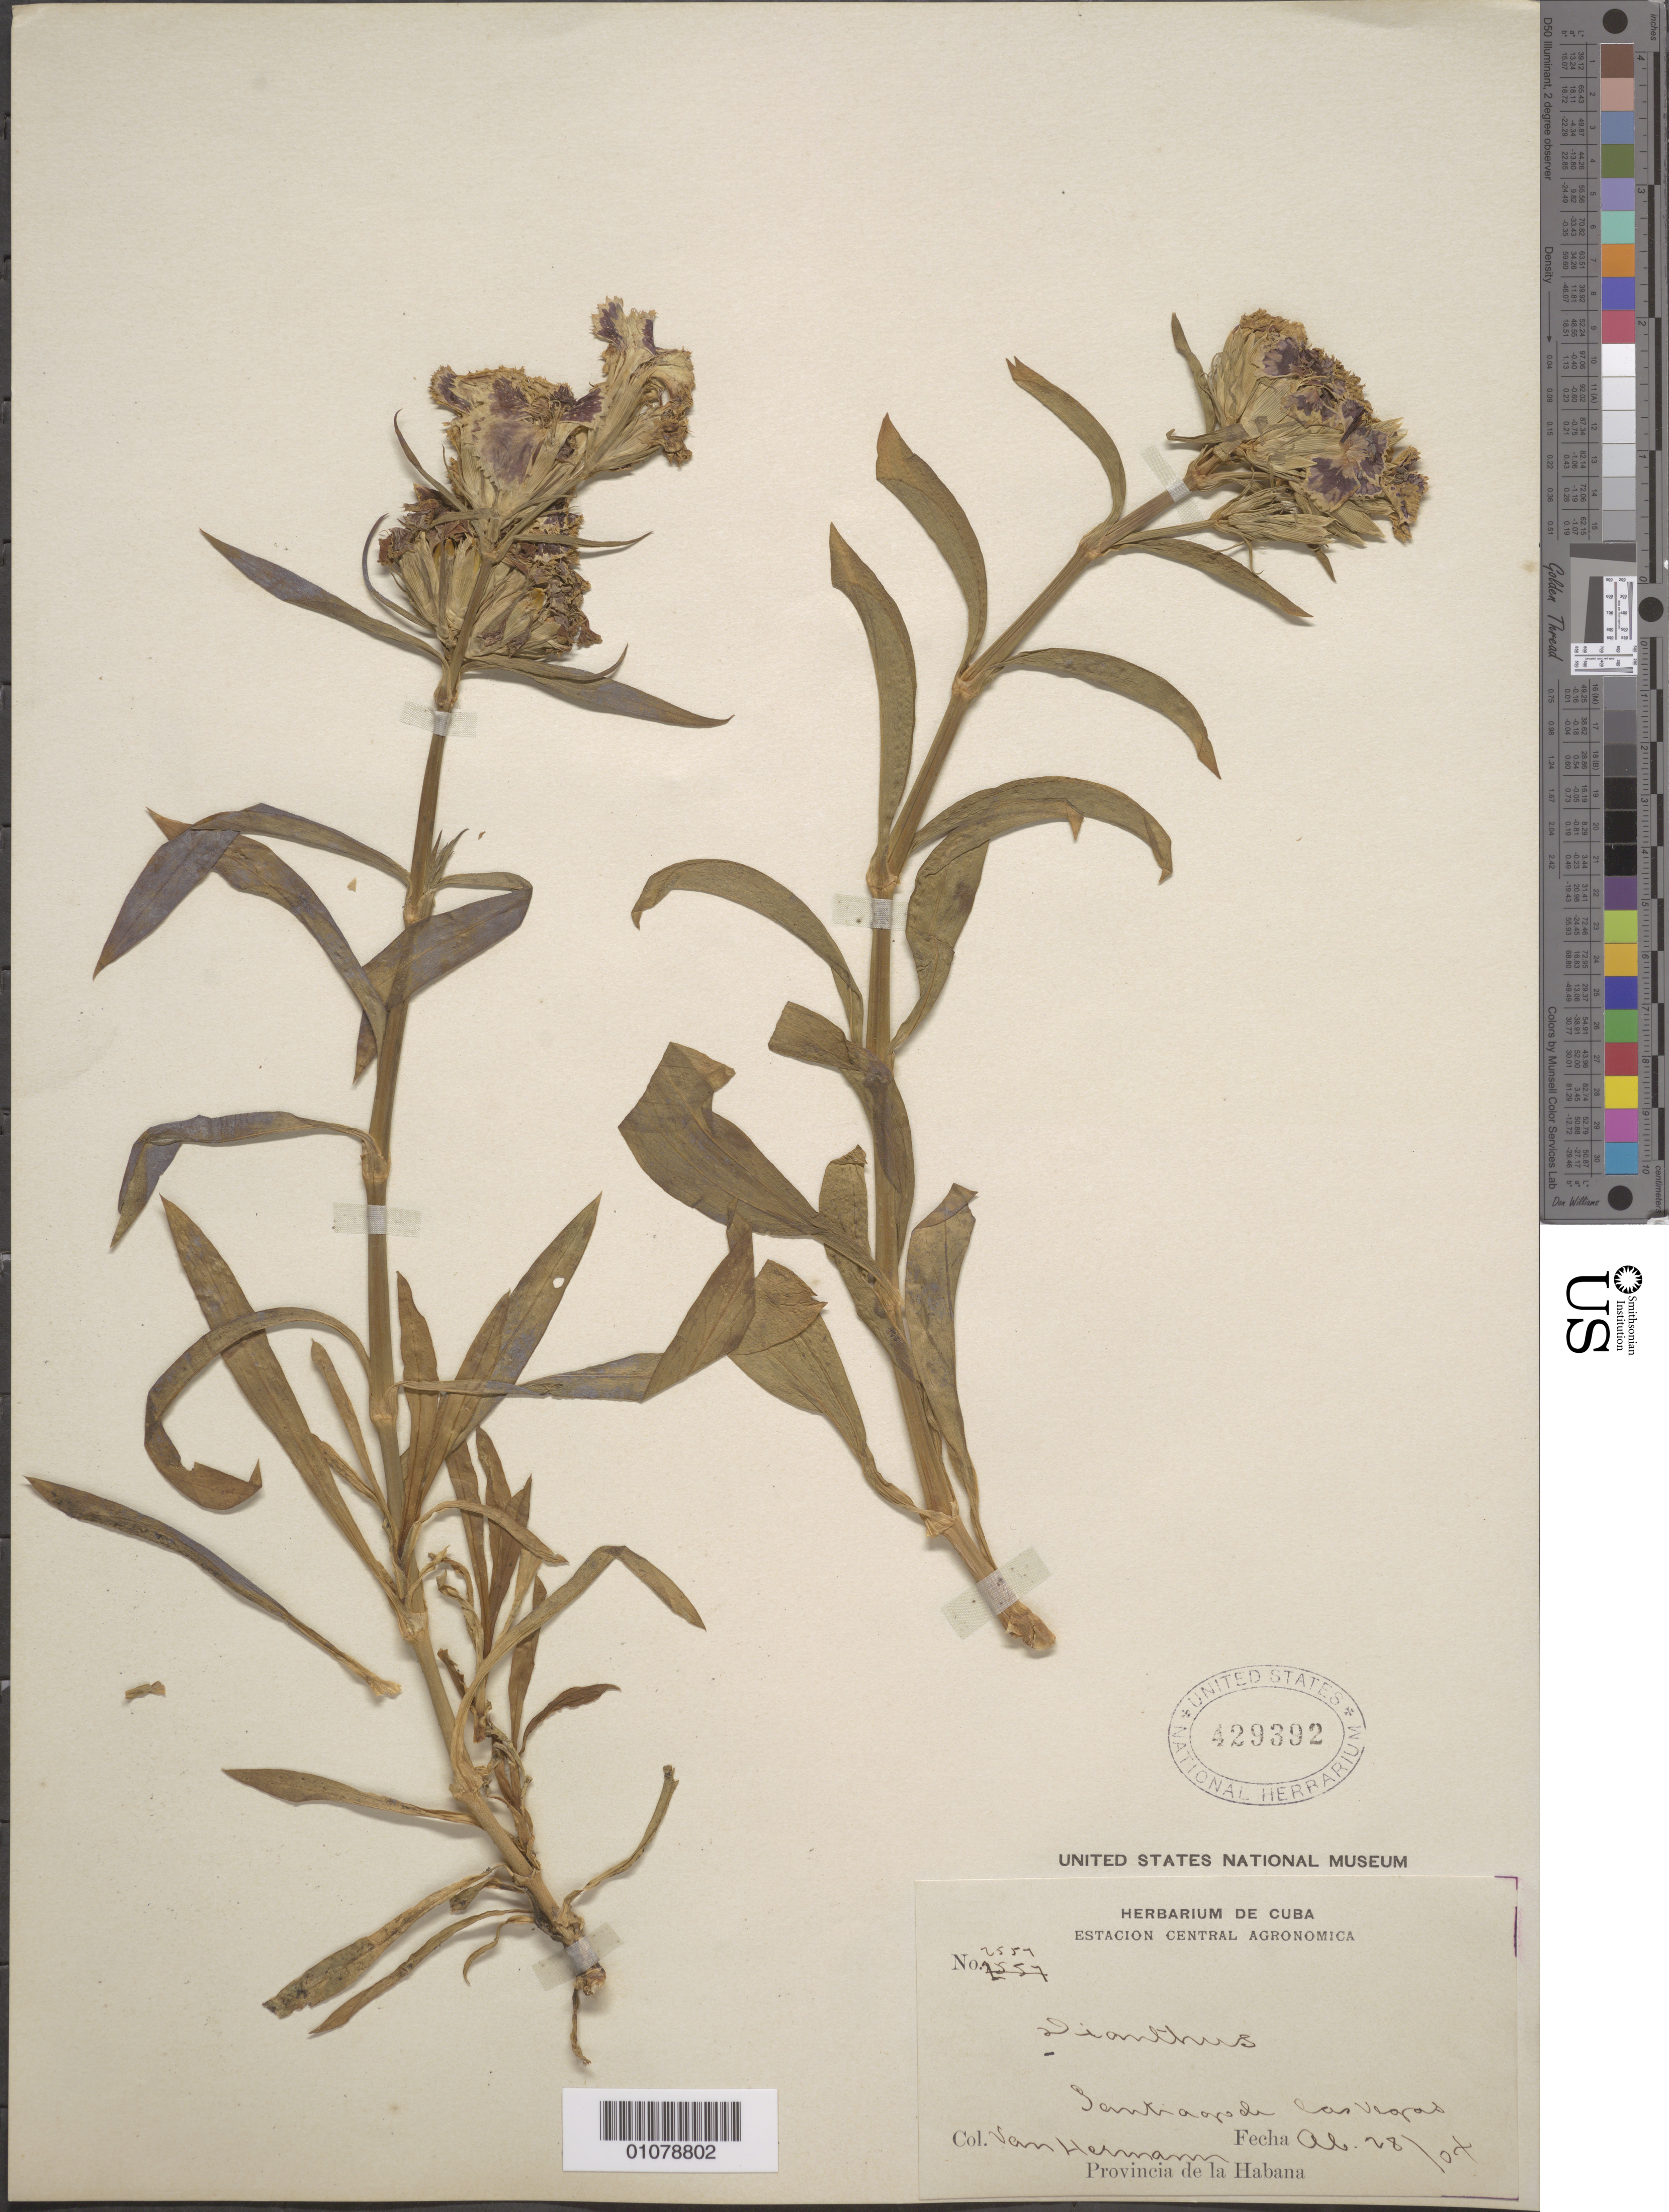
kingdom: Plantae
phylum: Tracheophyta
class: Magnoliopsida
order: Caryophyllales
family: Caryophyllaceae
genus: Dianthus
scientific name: Dianthus sp.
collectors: H. A. Van Hermann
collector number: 2557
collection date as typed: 28 Apr 1904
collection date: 1904-04-28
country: Cuba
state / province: La Habana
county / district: Municipio Boyeros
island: Cuba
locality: Santiago de las Vegas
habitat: cultivated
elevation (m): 97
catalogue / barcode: US 429392